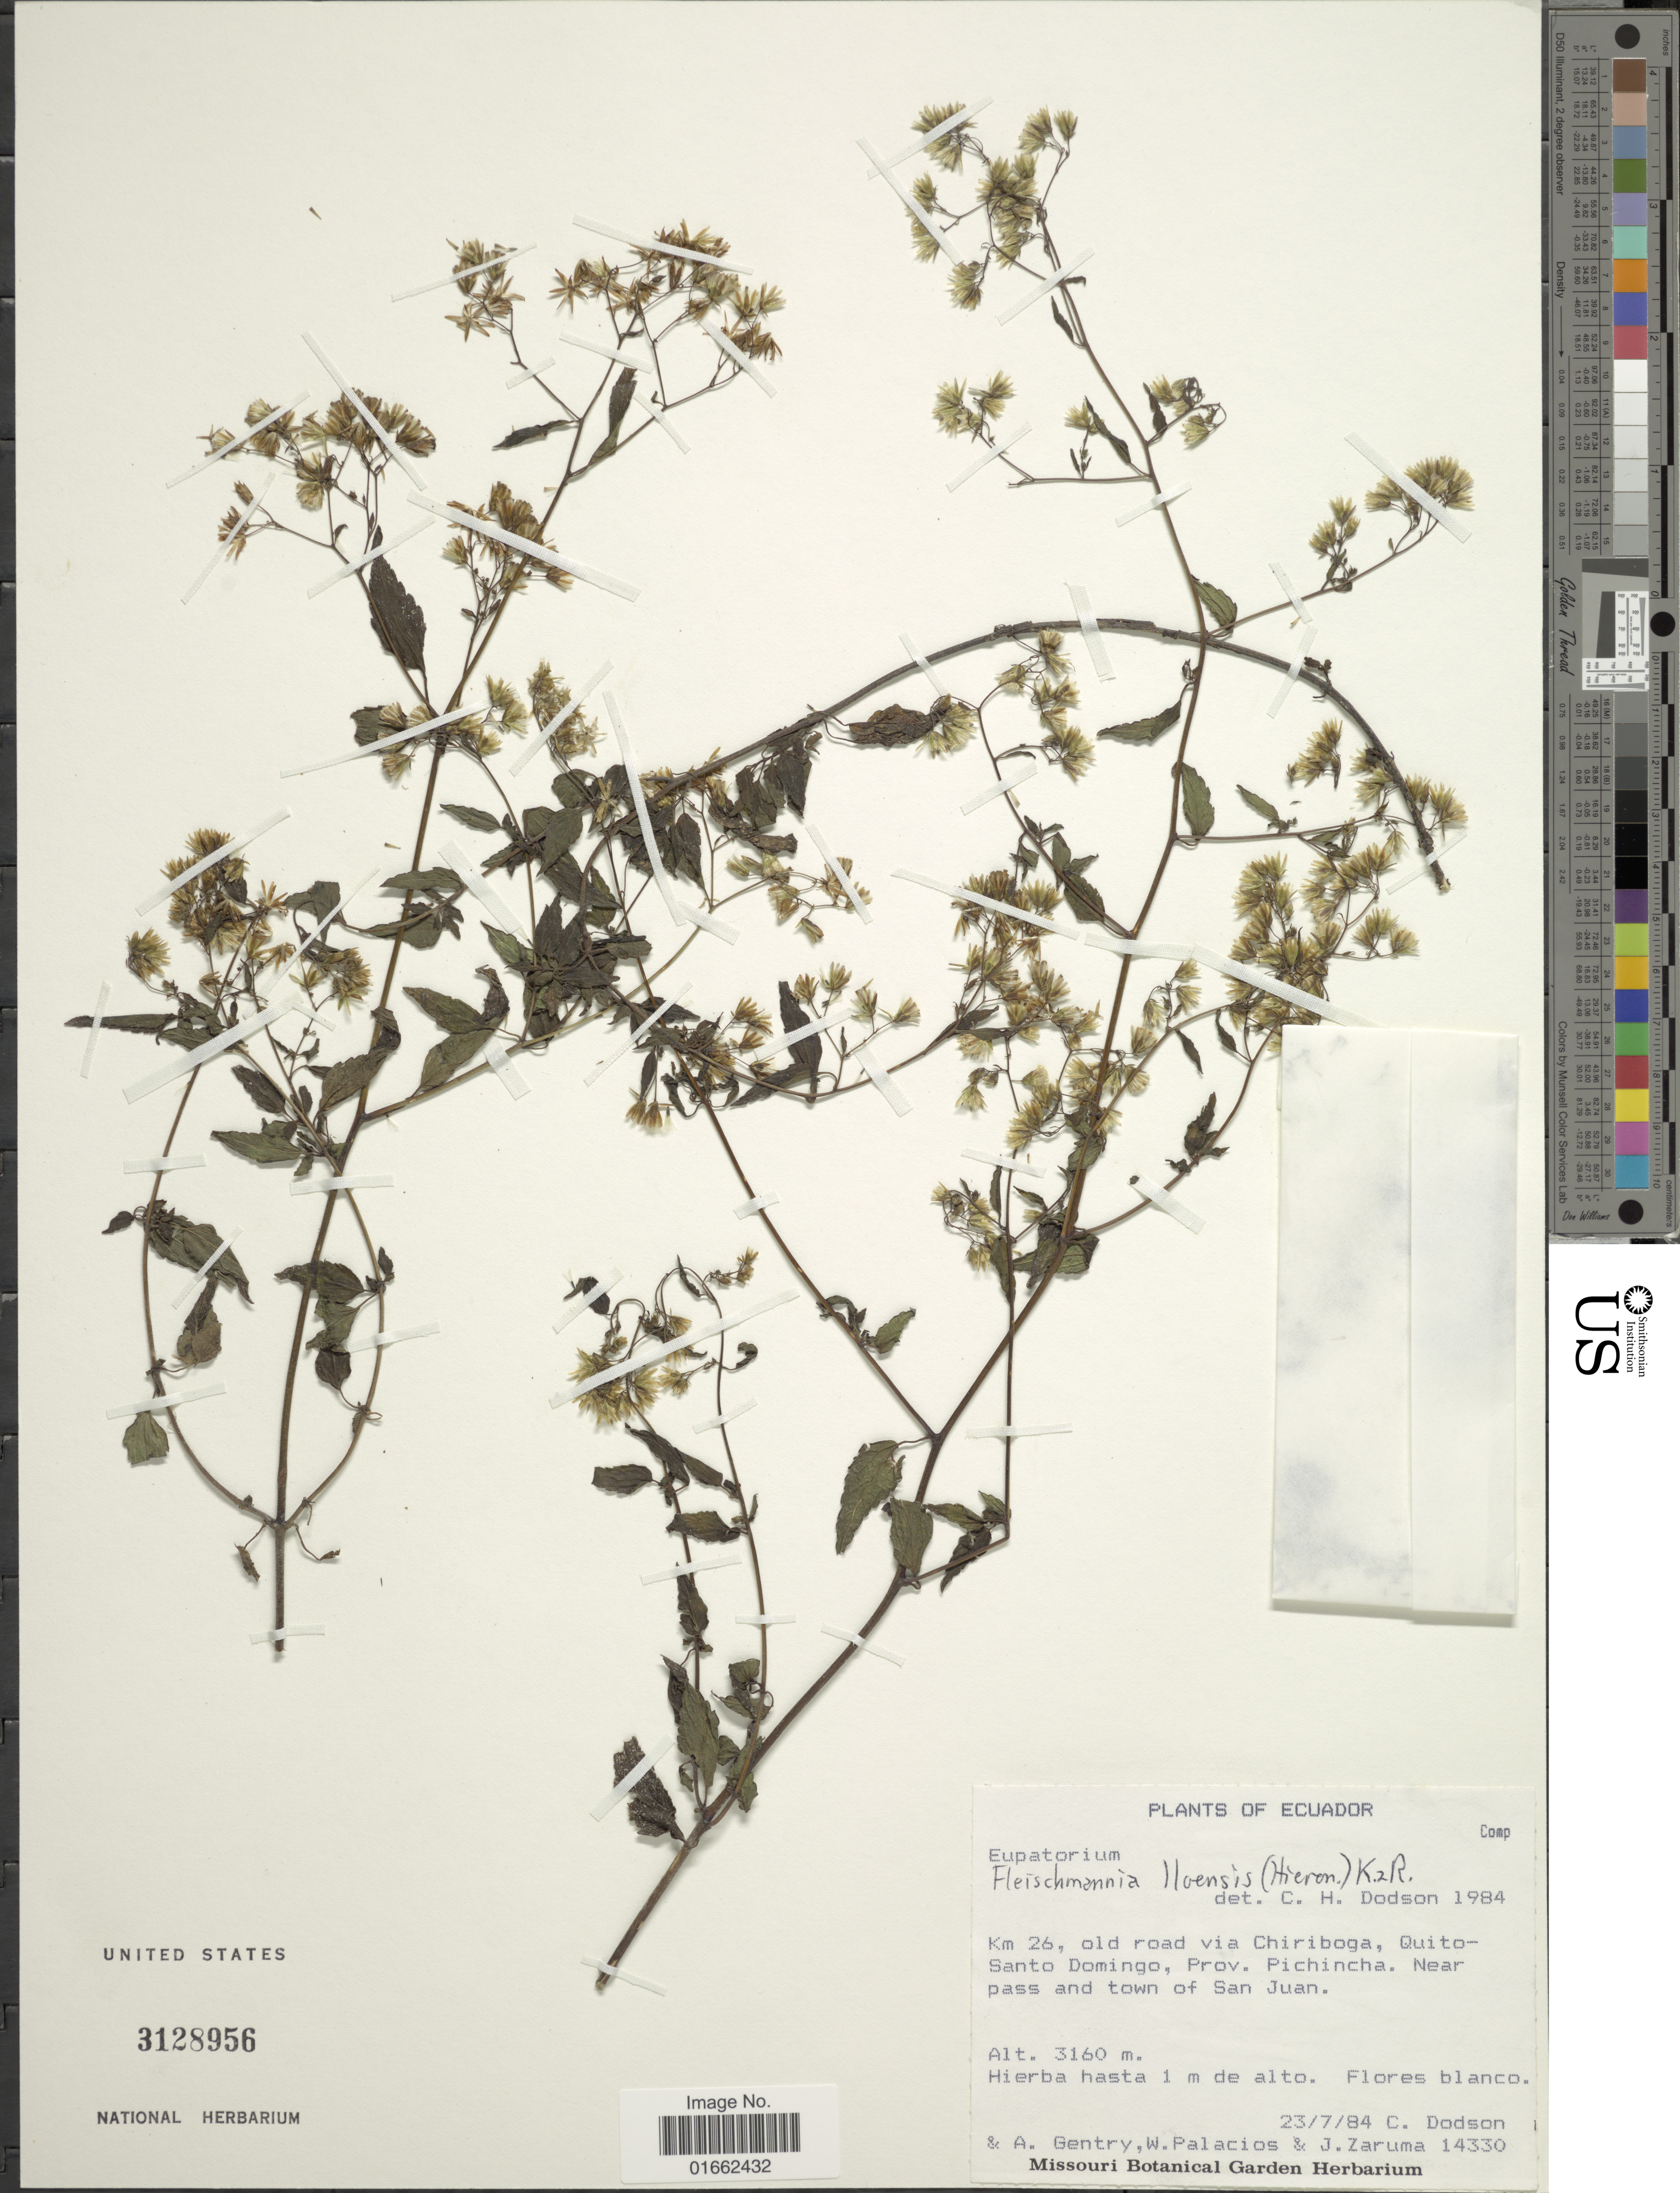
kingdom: Plantae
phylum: Tracheophyta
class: Magnoliopsida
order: Asterales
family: Asteraceae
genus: Fleischmannia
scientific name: Fleischmannia lloensis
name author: (Hieron.) R.M. King & H. Rob.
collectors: C. Dodson, A. H. Gentry, W. Palacios & J. Zaruma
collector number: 14330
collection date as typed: Transcribed d/m/y: 23/7/84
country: Ecuador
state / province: Pichincha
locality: Km 26, old road via Chiriboga, Quito-Santo Domingo, Prov. Pichincha. Near pass and town of San Juan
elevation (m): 3160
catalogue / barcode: US 3128956